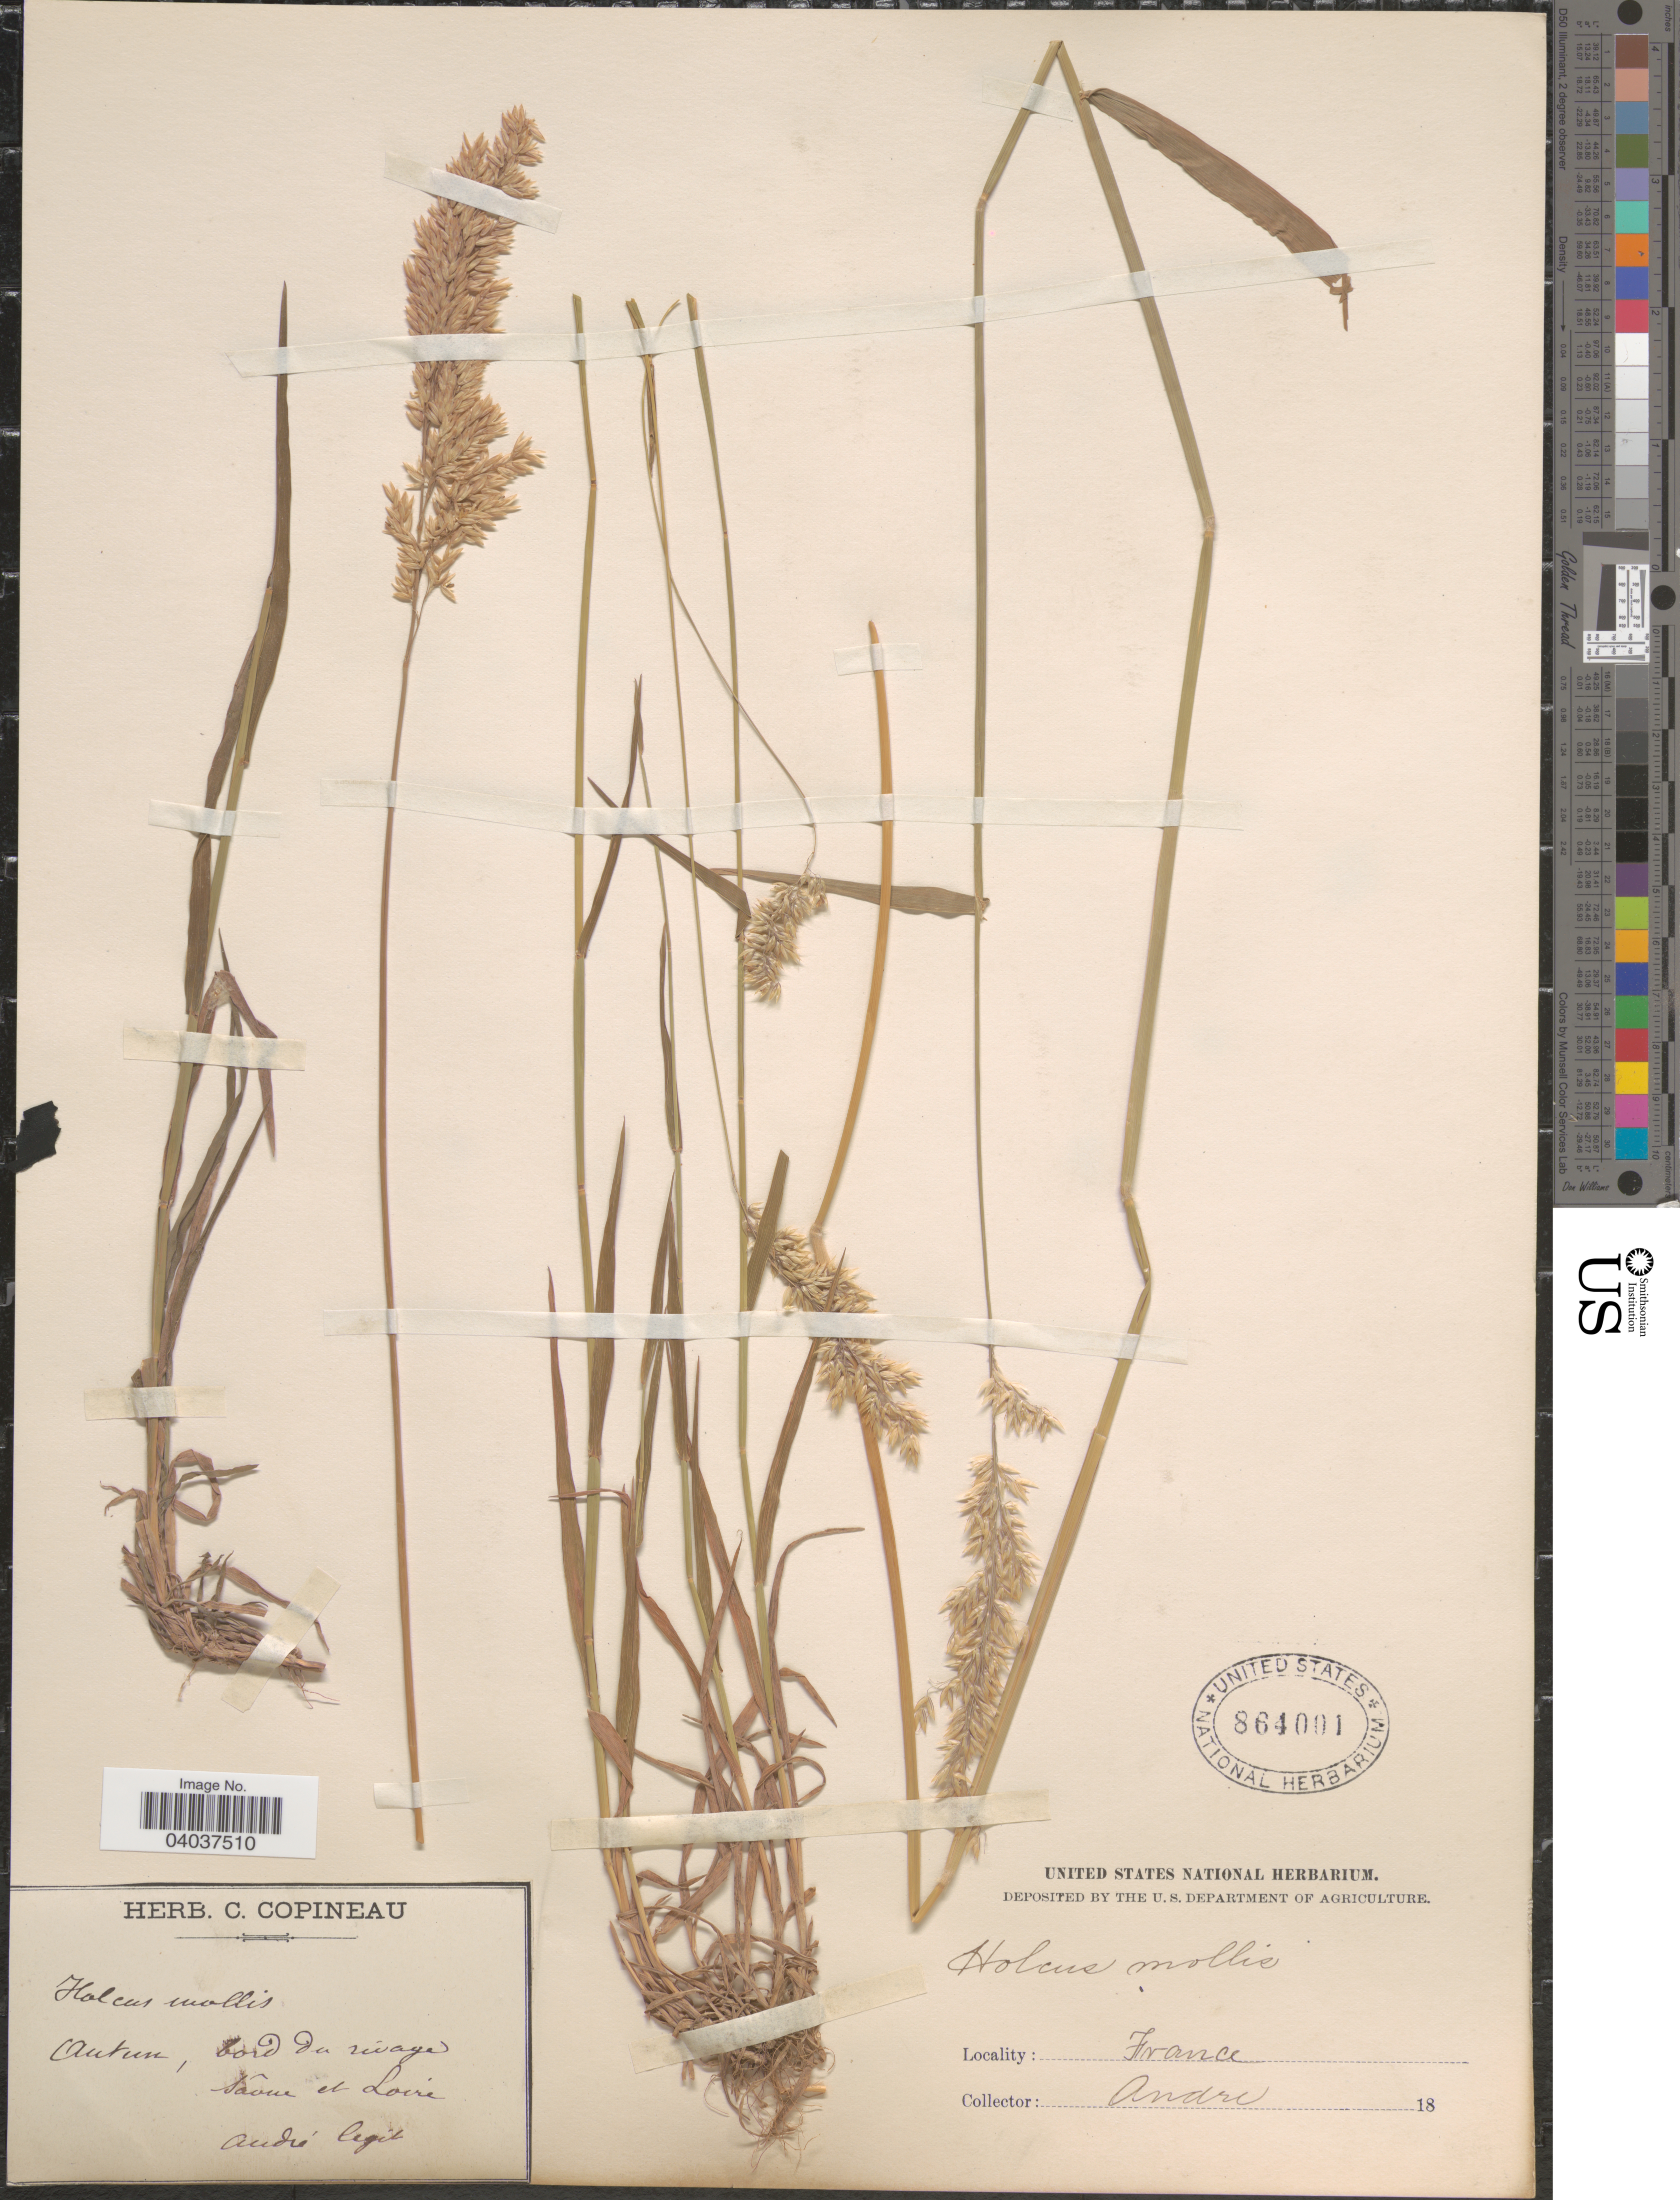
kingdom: Plantae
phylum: Tracheophyta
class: Liliopsida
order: Poales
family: Poaceae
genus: Holcus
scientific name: Holcus mollis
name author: L.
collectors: André, --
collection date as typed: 18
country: France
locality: Autun, bord du rivage Savôie el Loire.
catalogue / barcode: US 864001